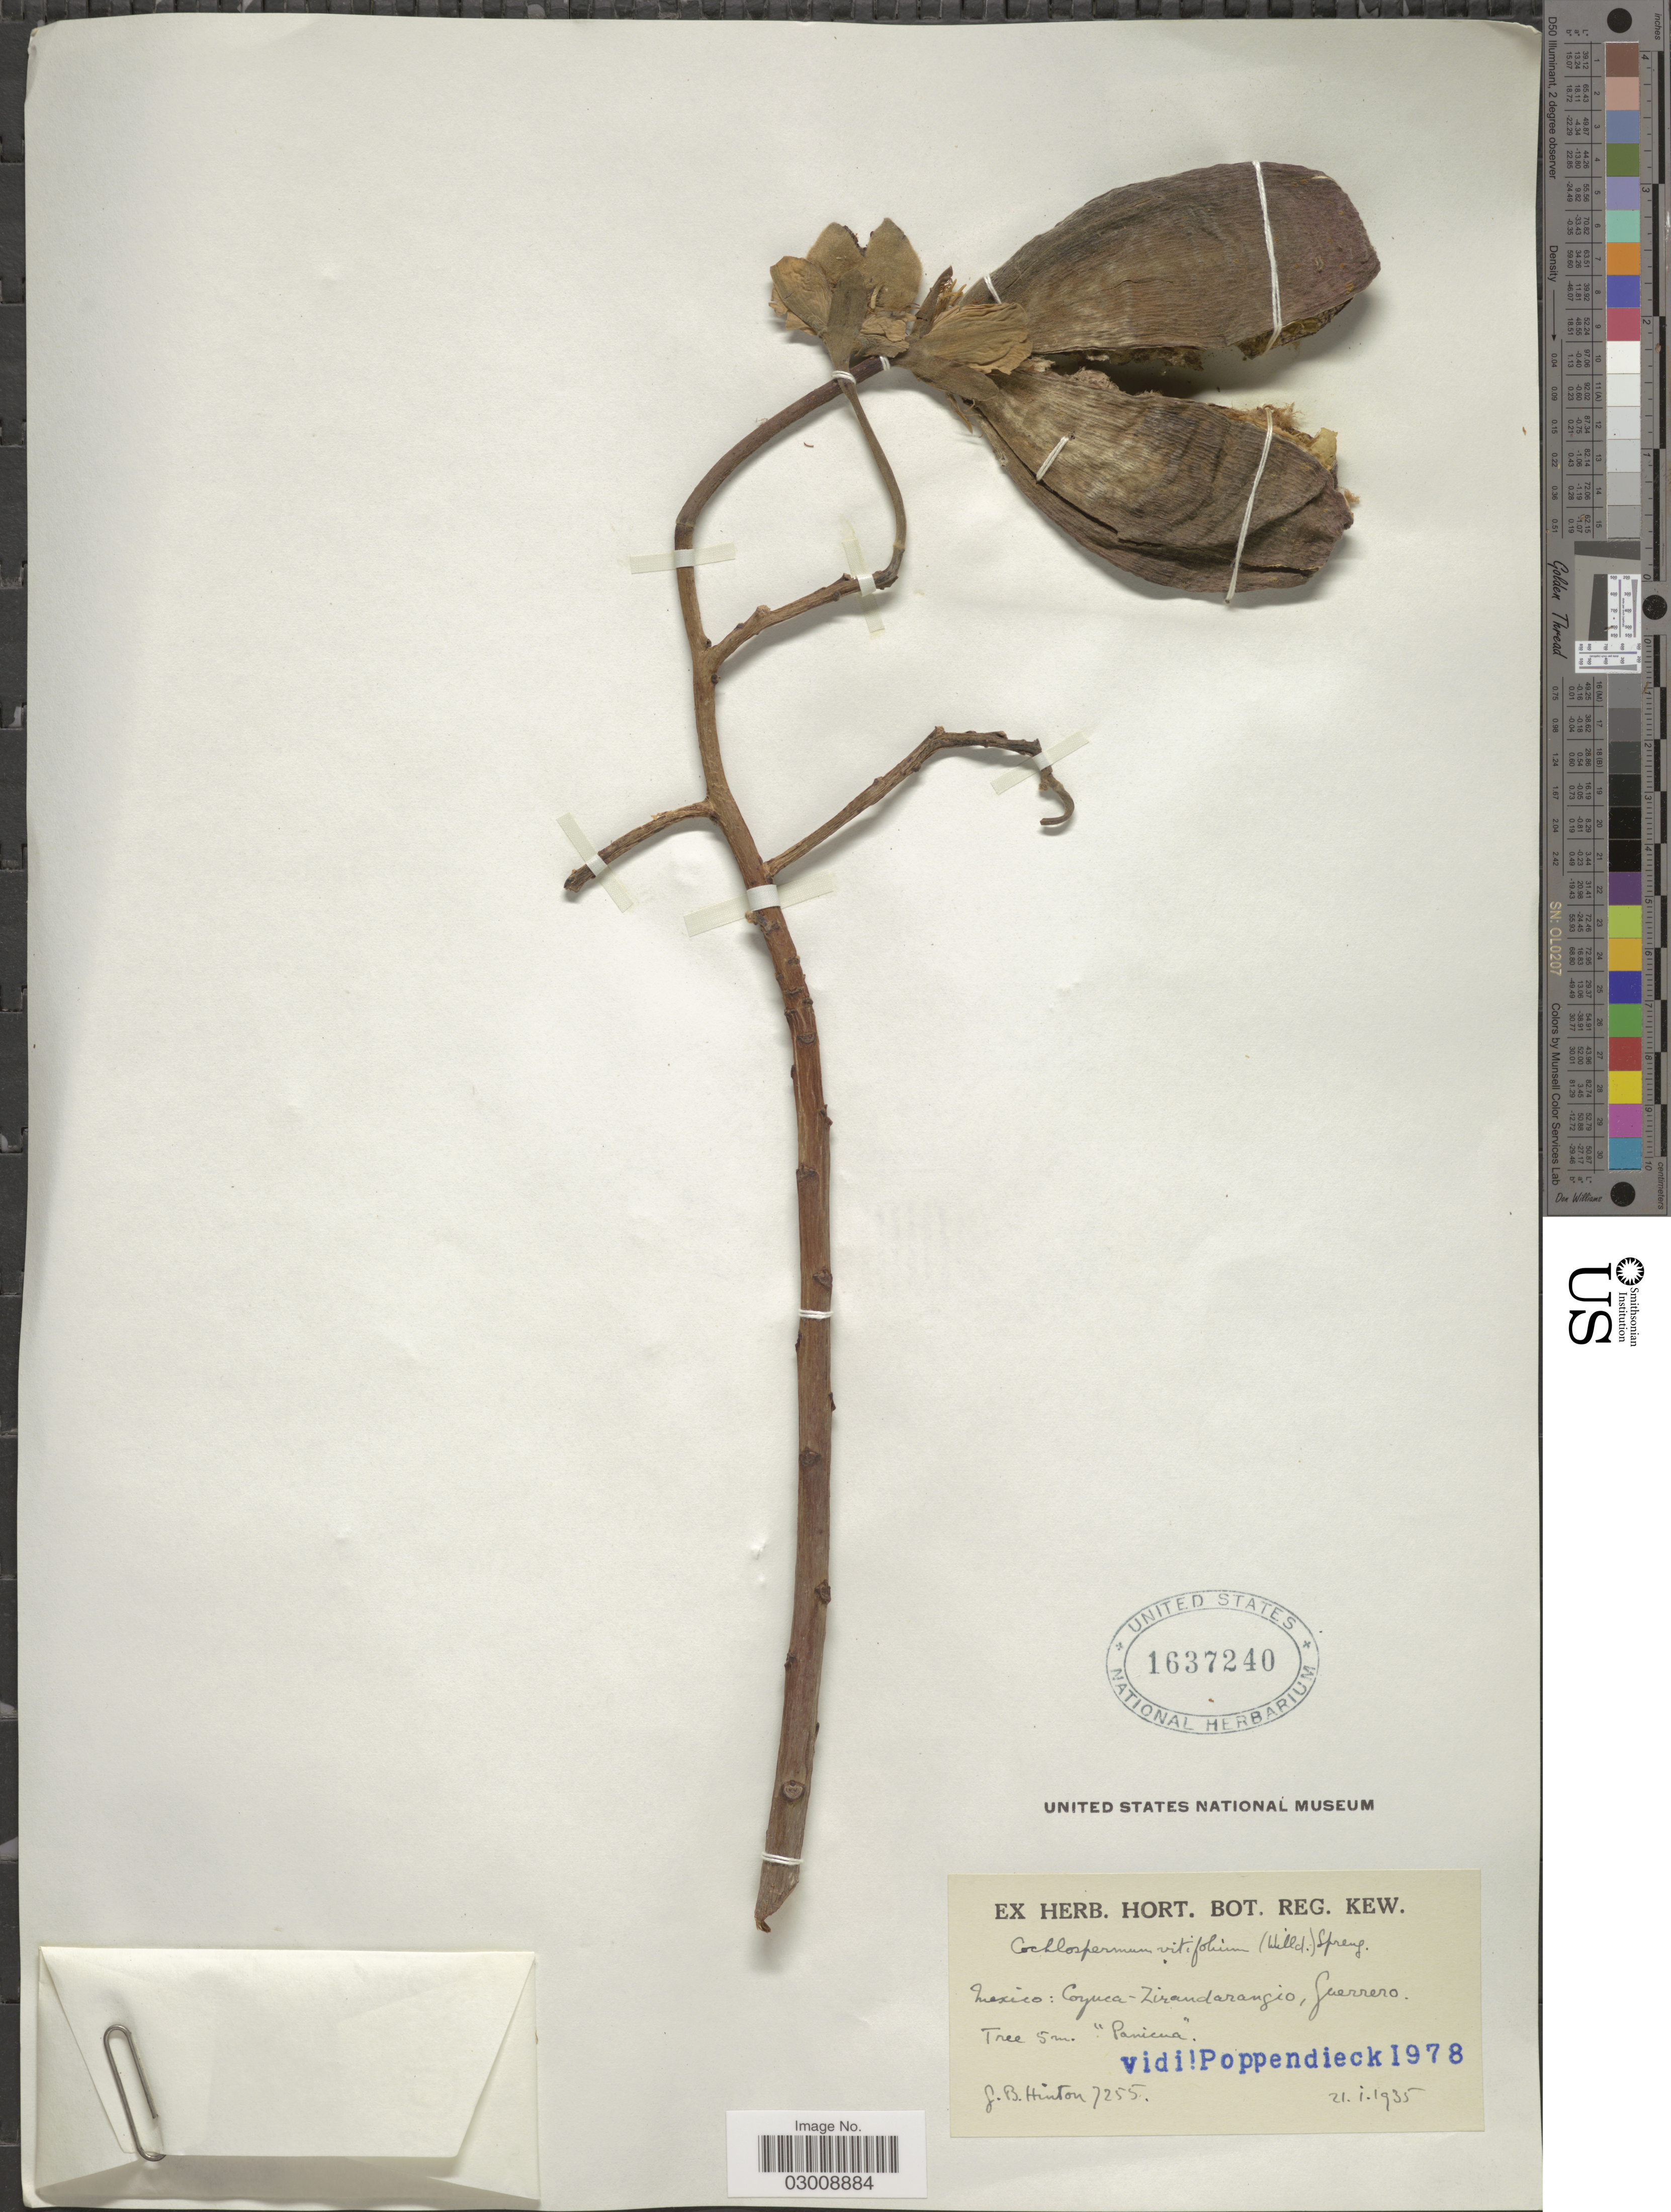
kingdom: Plantae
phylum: Tracheophyta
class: Magnoliopsida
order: Malvales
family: Cochlospermaceae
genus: Cochlospermum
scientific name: Cochlospermum vitifolium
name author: (Willd.) Spreng.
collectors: G. B. Hinton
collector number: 7255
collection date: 1935-01-21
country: Mexico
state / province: Guerrero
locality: Coyuca-Zirandarangio.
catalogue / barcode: US 1637240